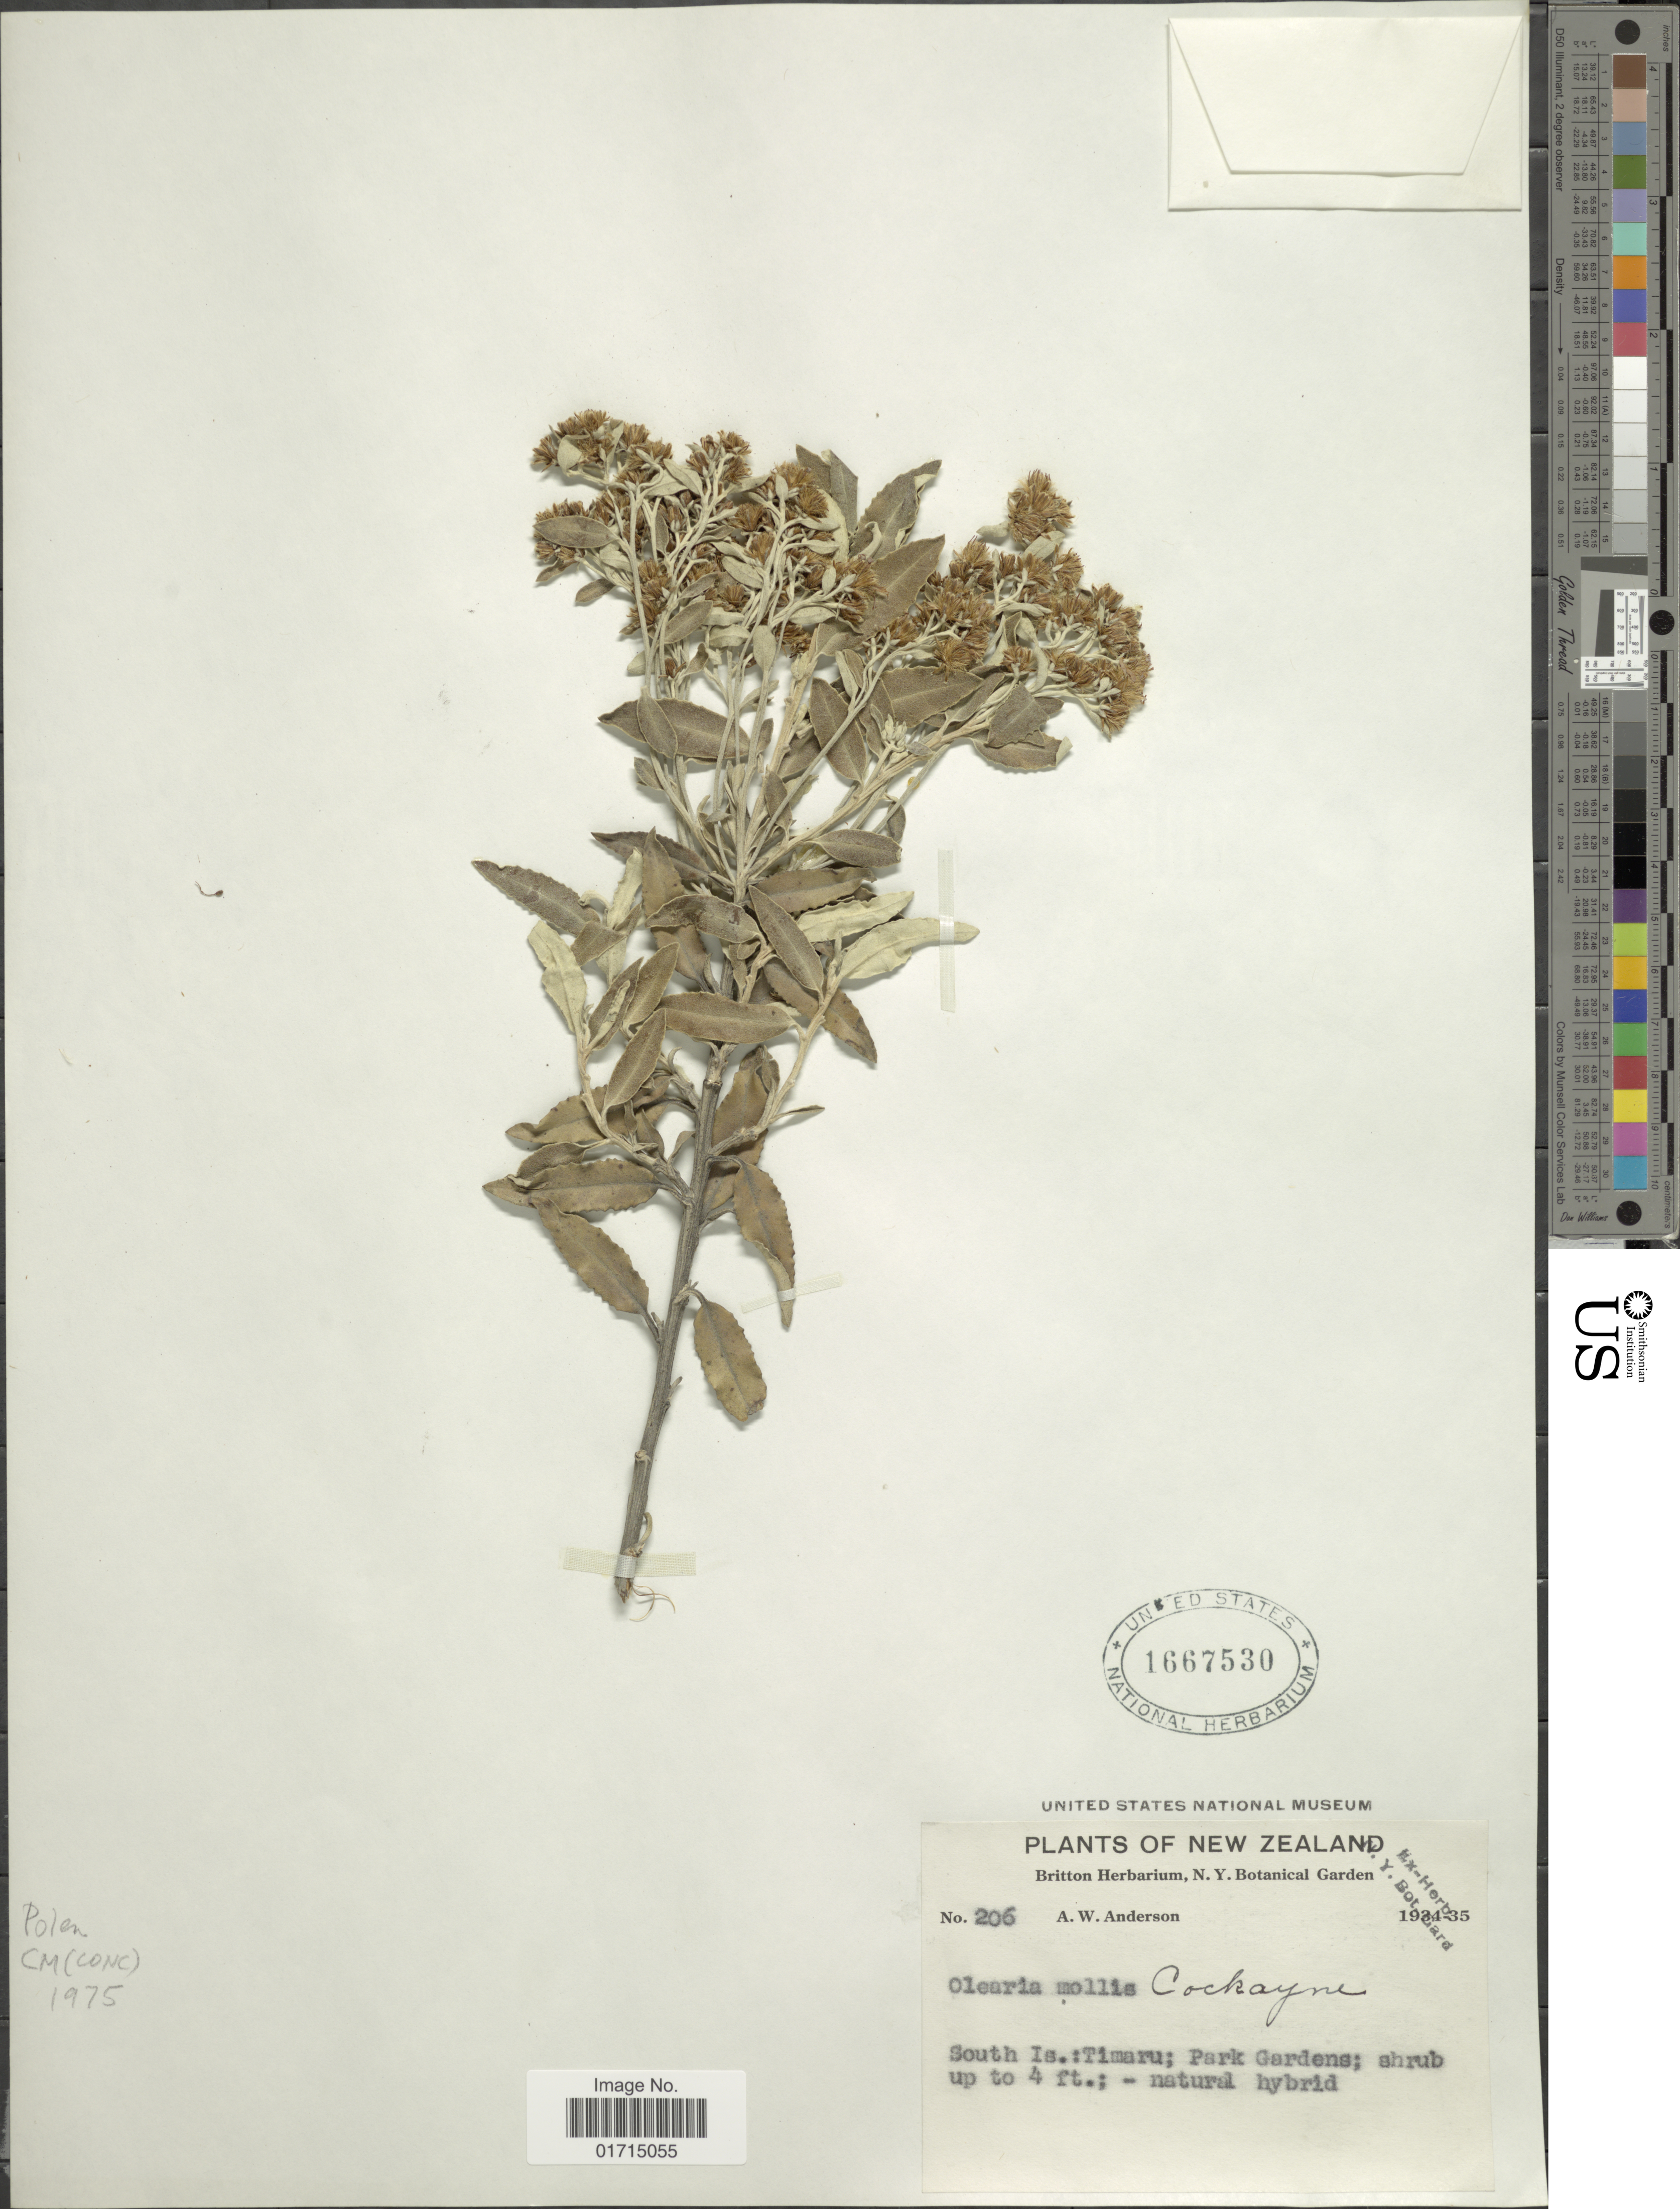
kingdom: Plantae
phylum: Tracheophyta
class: Magnoliopsida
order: Asterales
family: Asteraceae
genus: Olearia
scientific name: Olearia mollis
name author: (Kirk) Cockayne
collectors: A. W. Anderson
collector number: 206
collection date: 1934/1935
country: New Zealand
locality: New Zealand. South Is.: Timaru; Park Gardens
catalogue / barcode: US 1667530